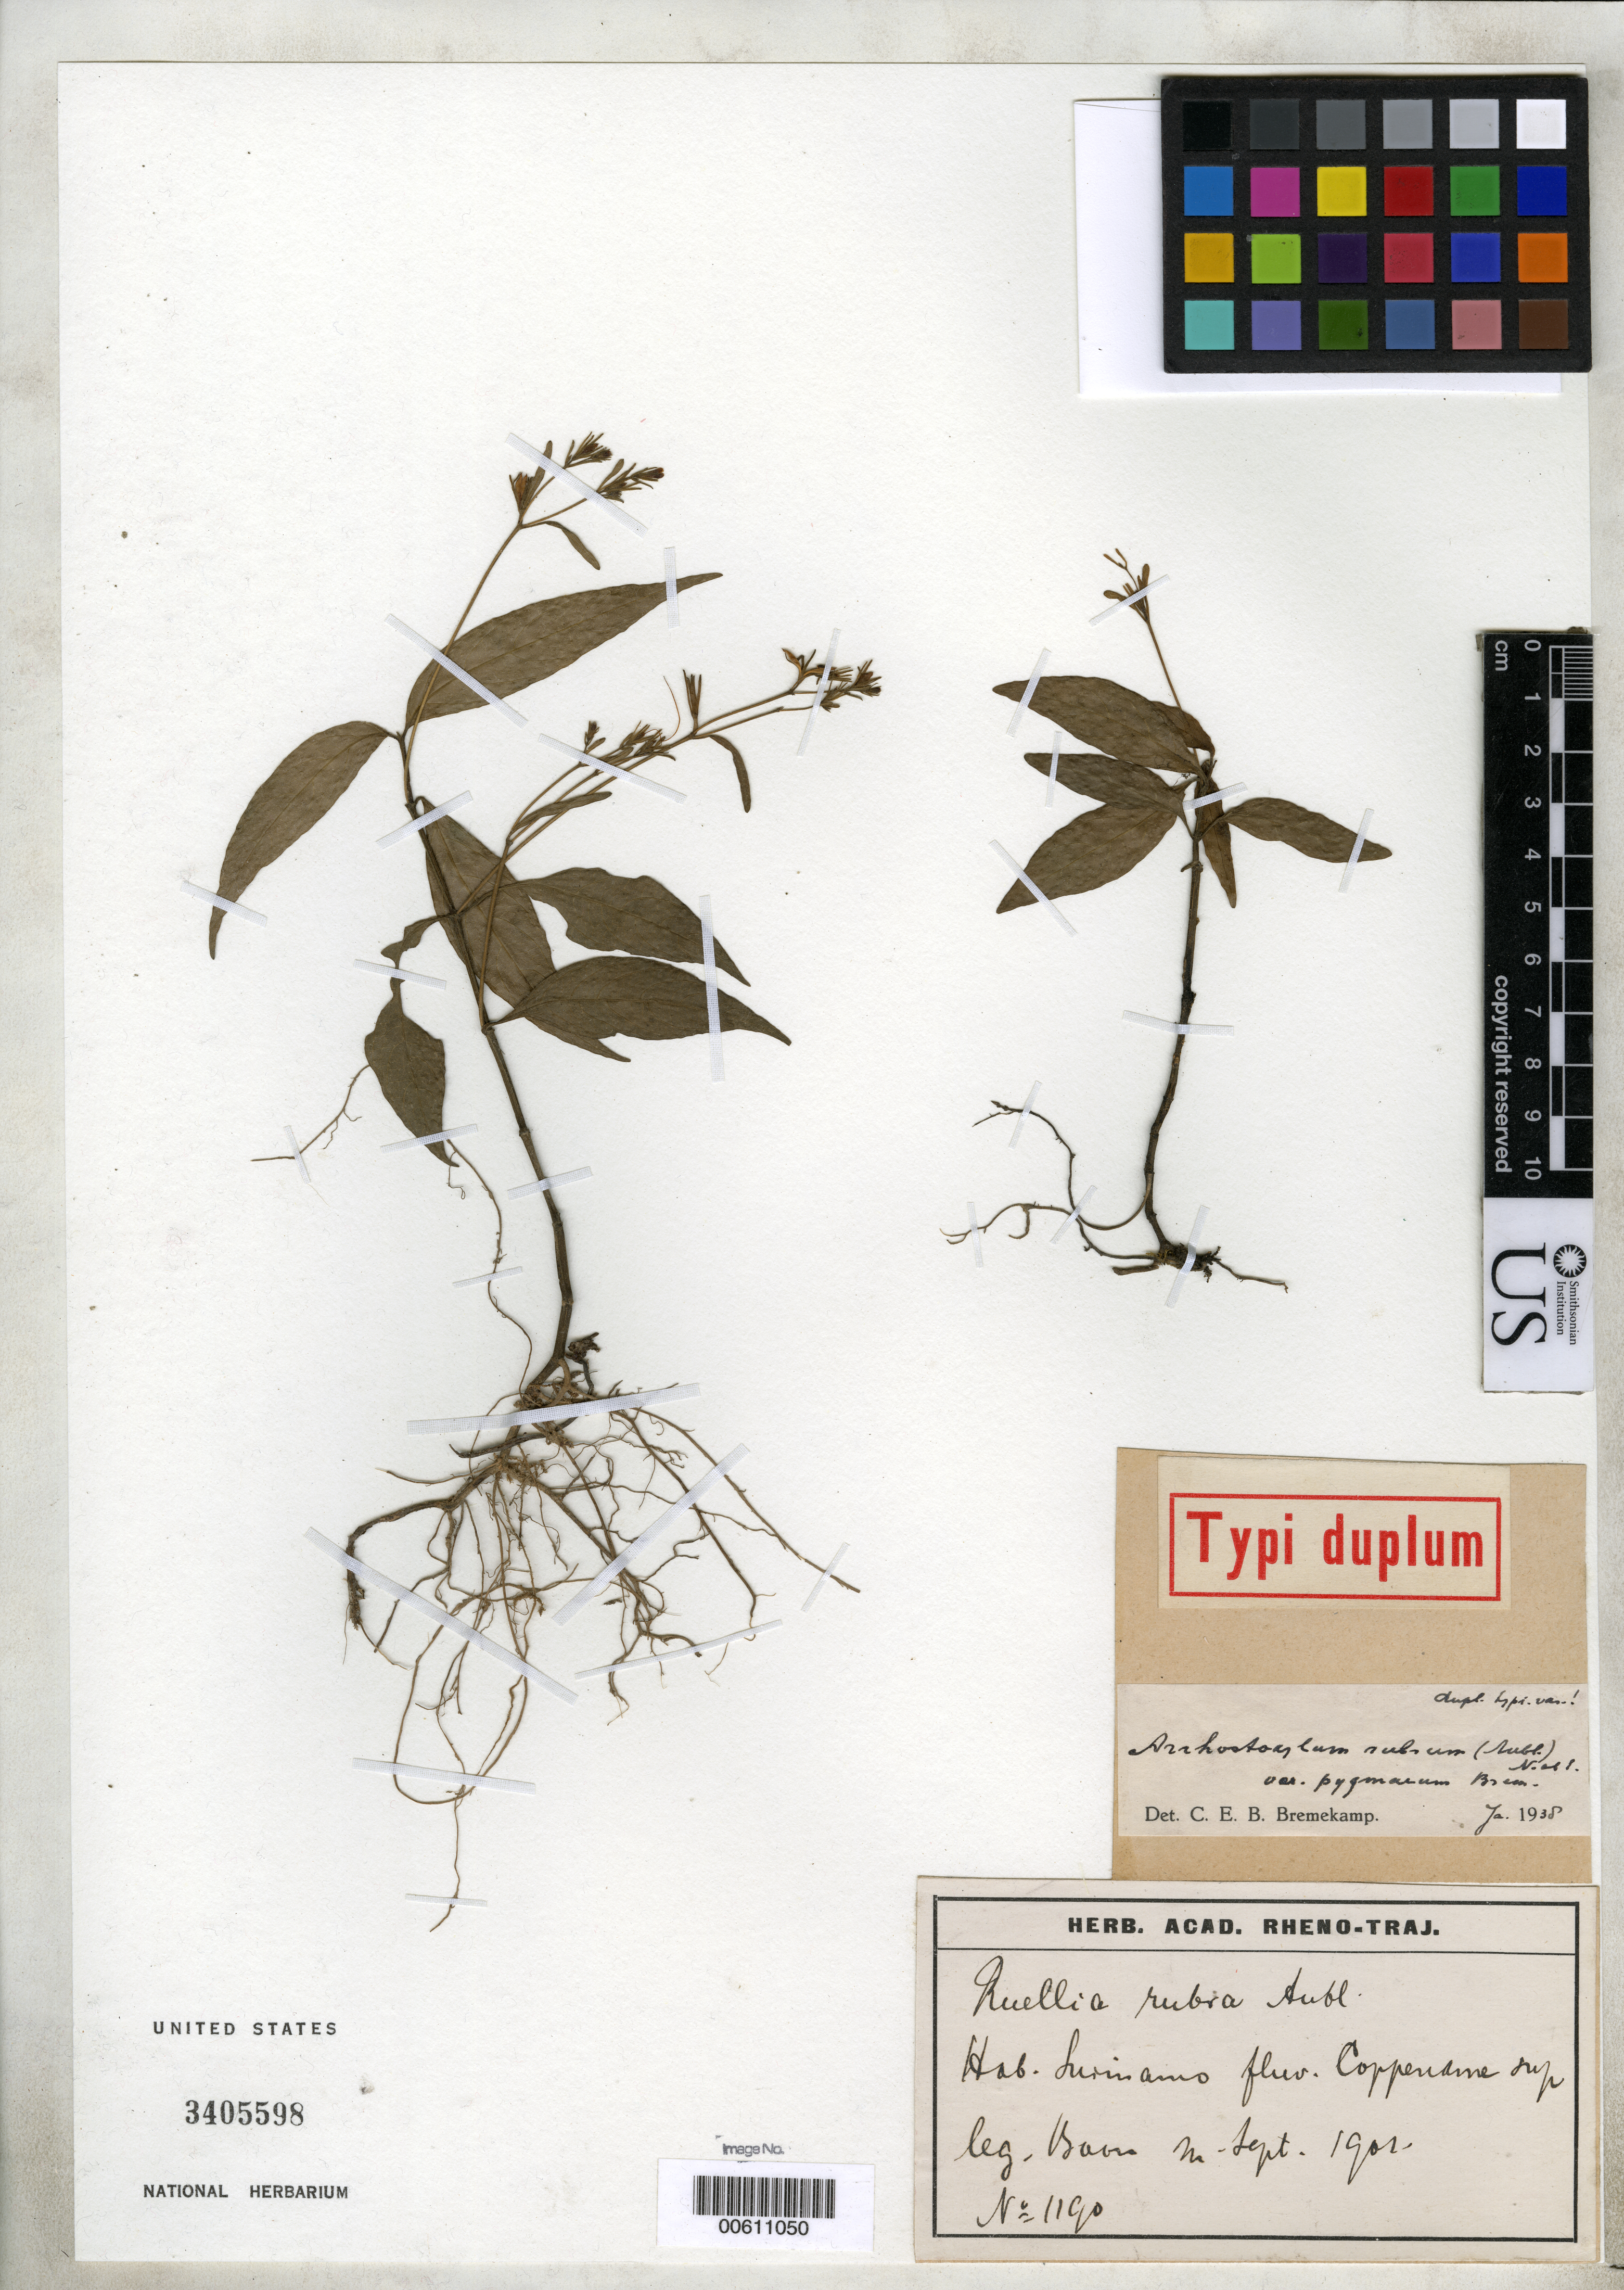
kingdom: Plantae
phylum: Tracheophyta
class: Magnoliopsida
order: Lamiales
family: Acanthaceae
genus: Arrhostoxylum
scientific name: Arrhostoxylum rubrum var. pygmaeum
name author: Bremek.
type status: Isotype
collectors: E. Boon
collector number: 1190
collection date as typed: Sep 1901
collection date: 1901-09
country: Suriname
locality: Coppename River.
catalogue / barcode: US 3405598